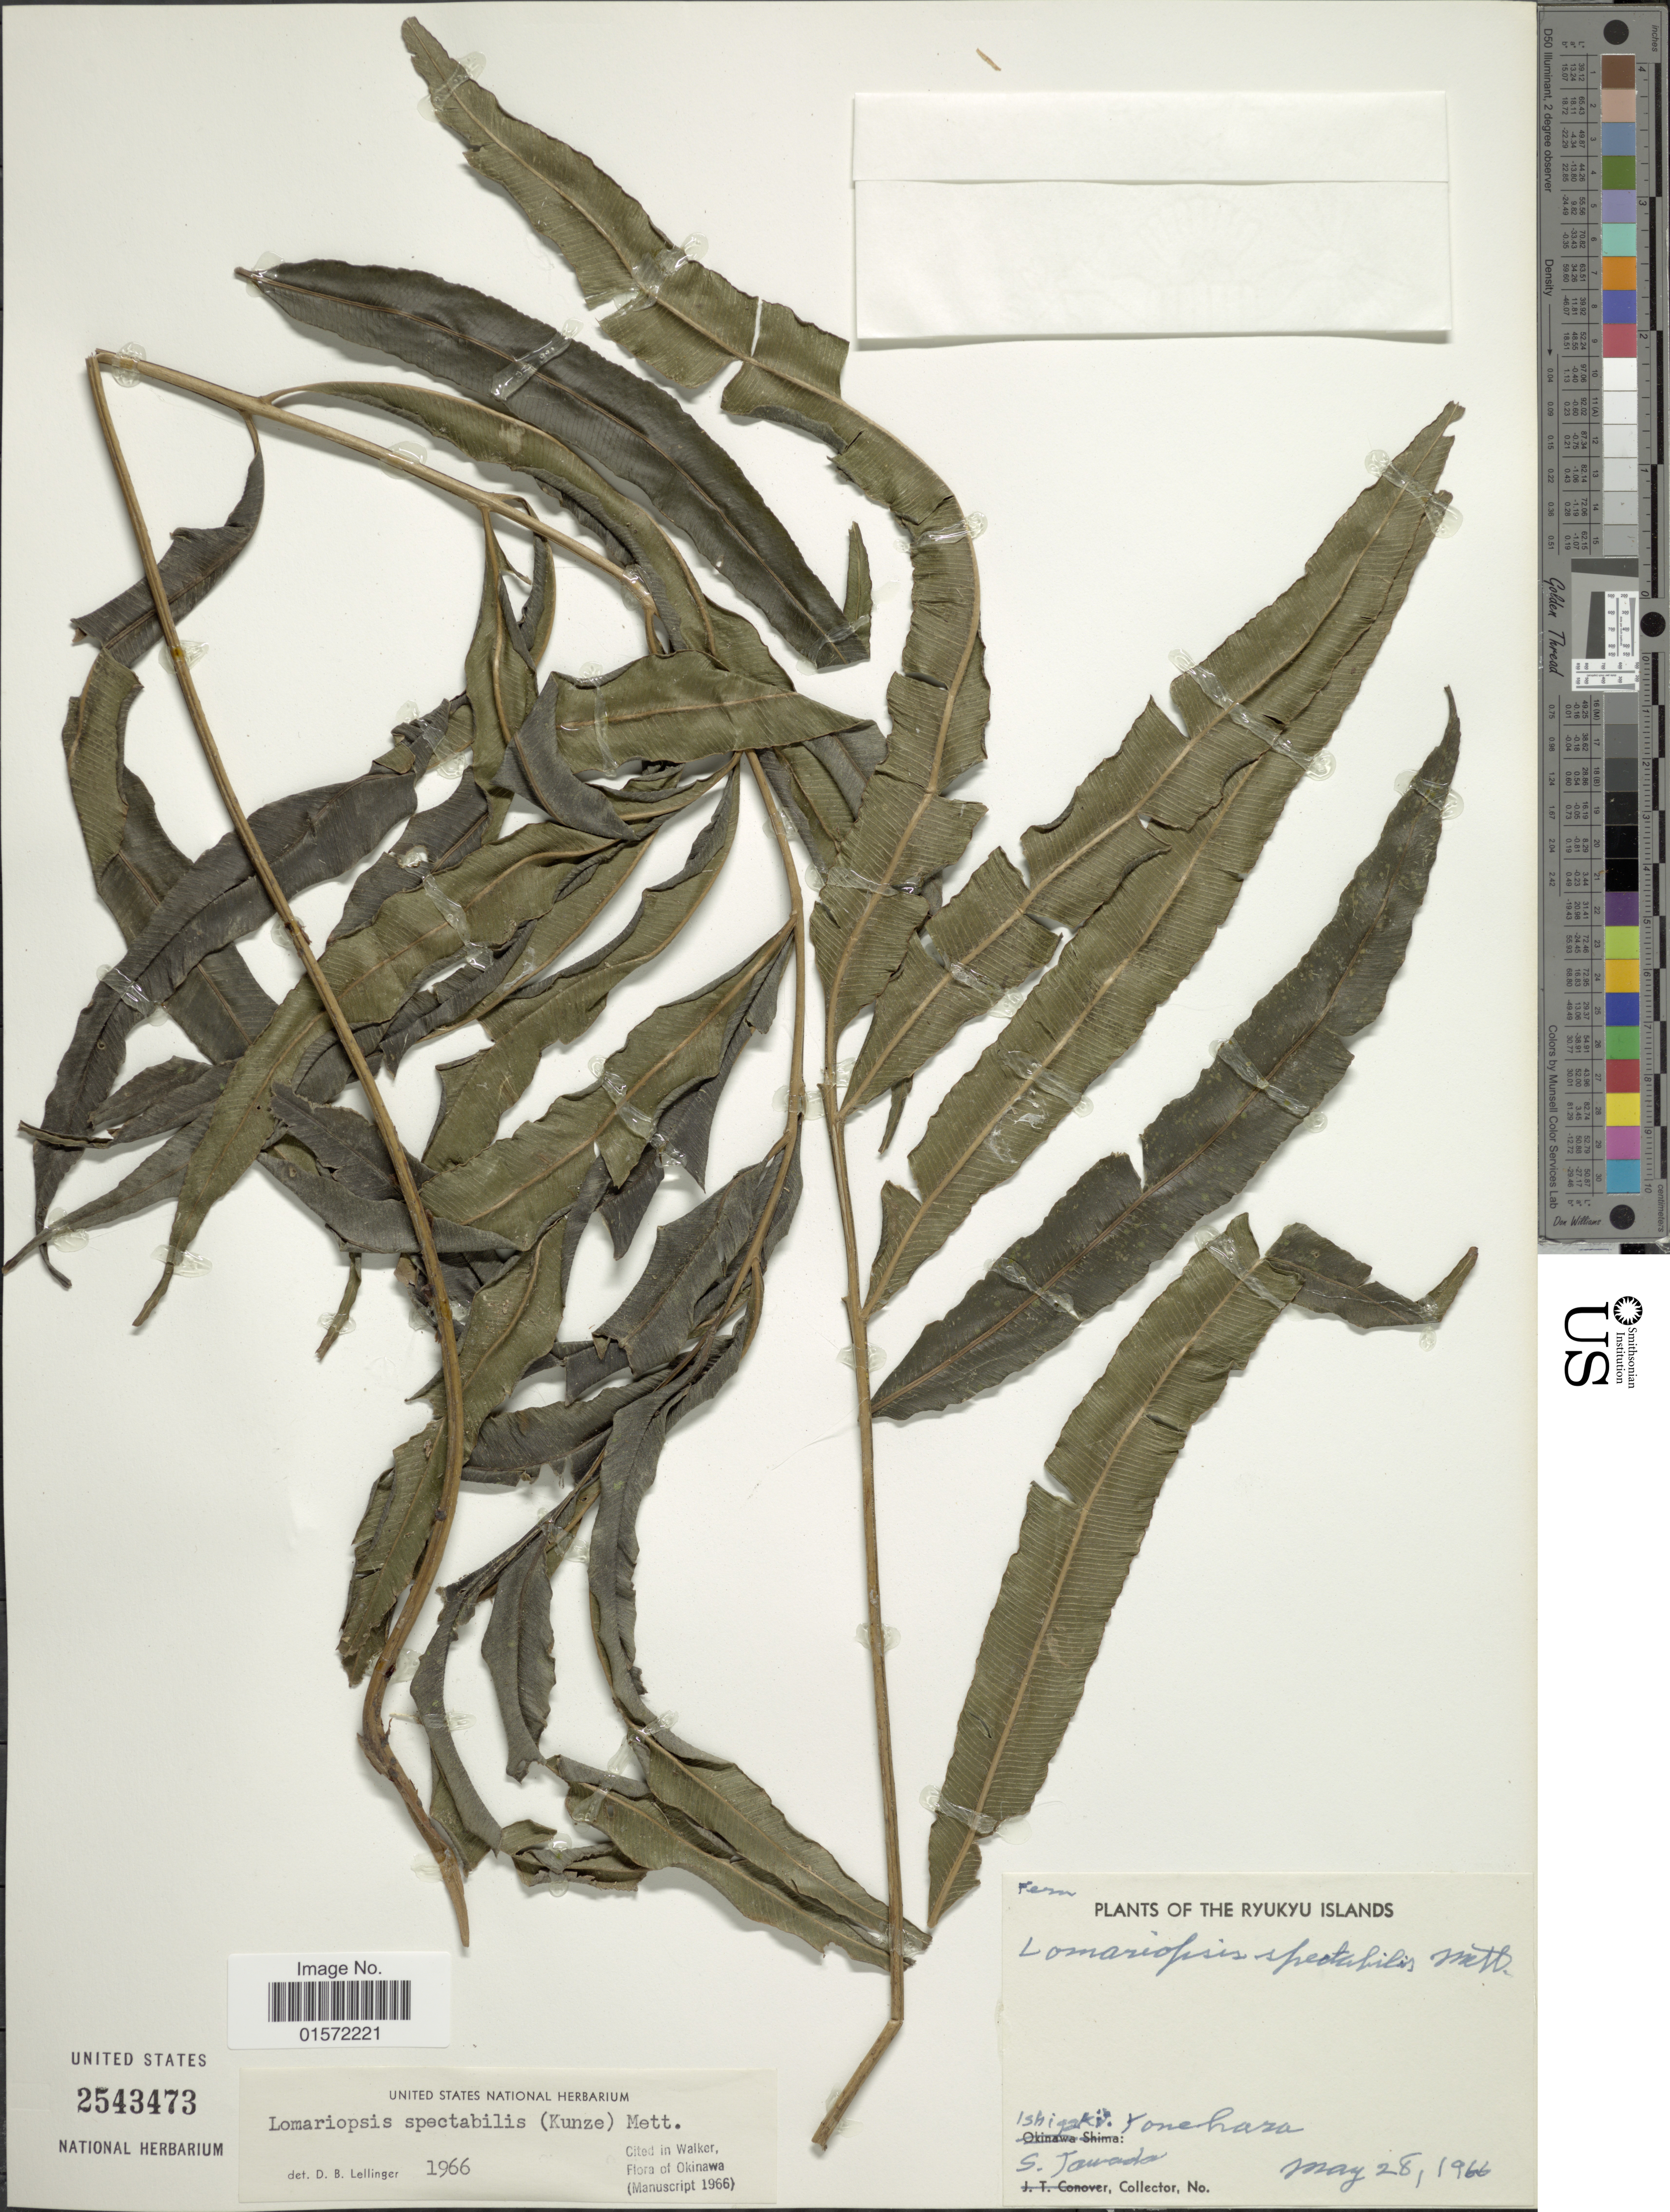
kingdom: Plantae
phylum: Tracheophyta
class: Polypodiopsida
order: Polypodiales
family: Lomariopsidaceae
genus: Lomariopsis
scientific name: Lomariopsis spectabilis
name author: (Kunze) Mett.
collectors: S. Tawada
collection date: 1966-05-28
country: Japan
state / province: Okinawa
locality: Ryukyu Islands, Ishigaki, Yonehara.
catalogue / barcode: US 2543473